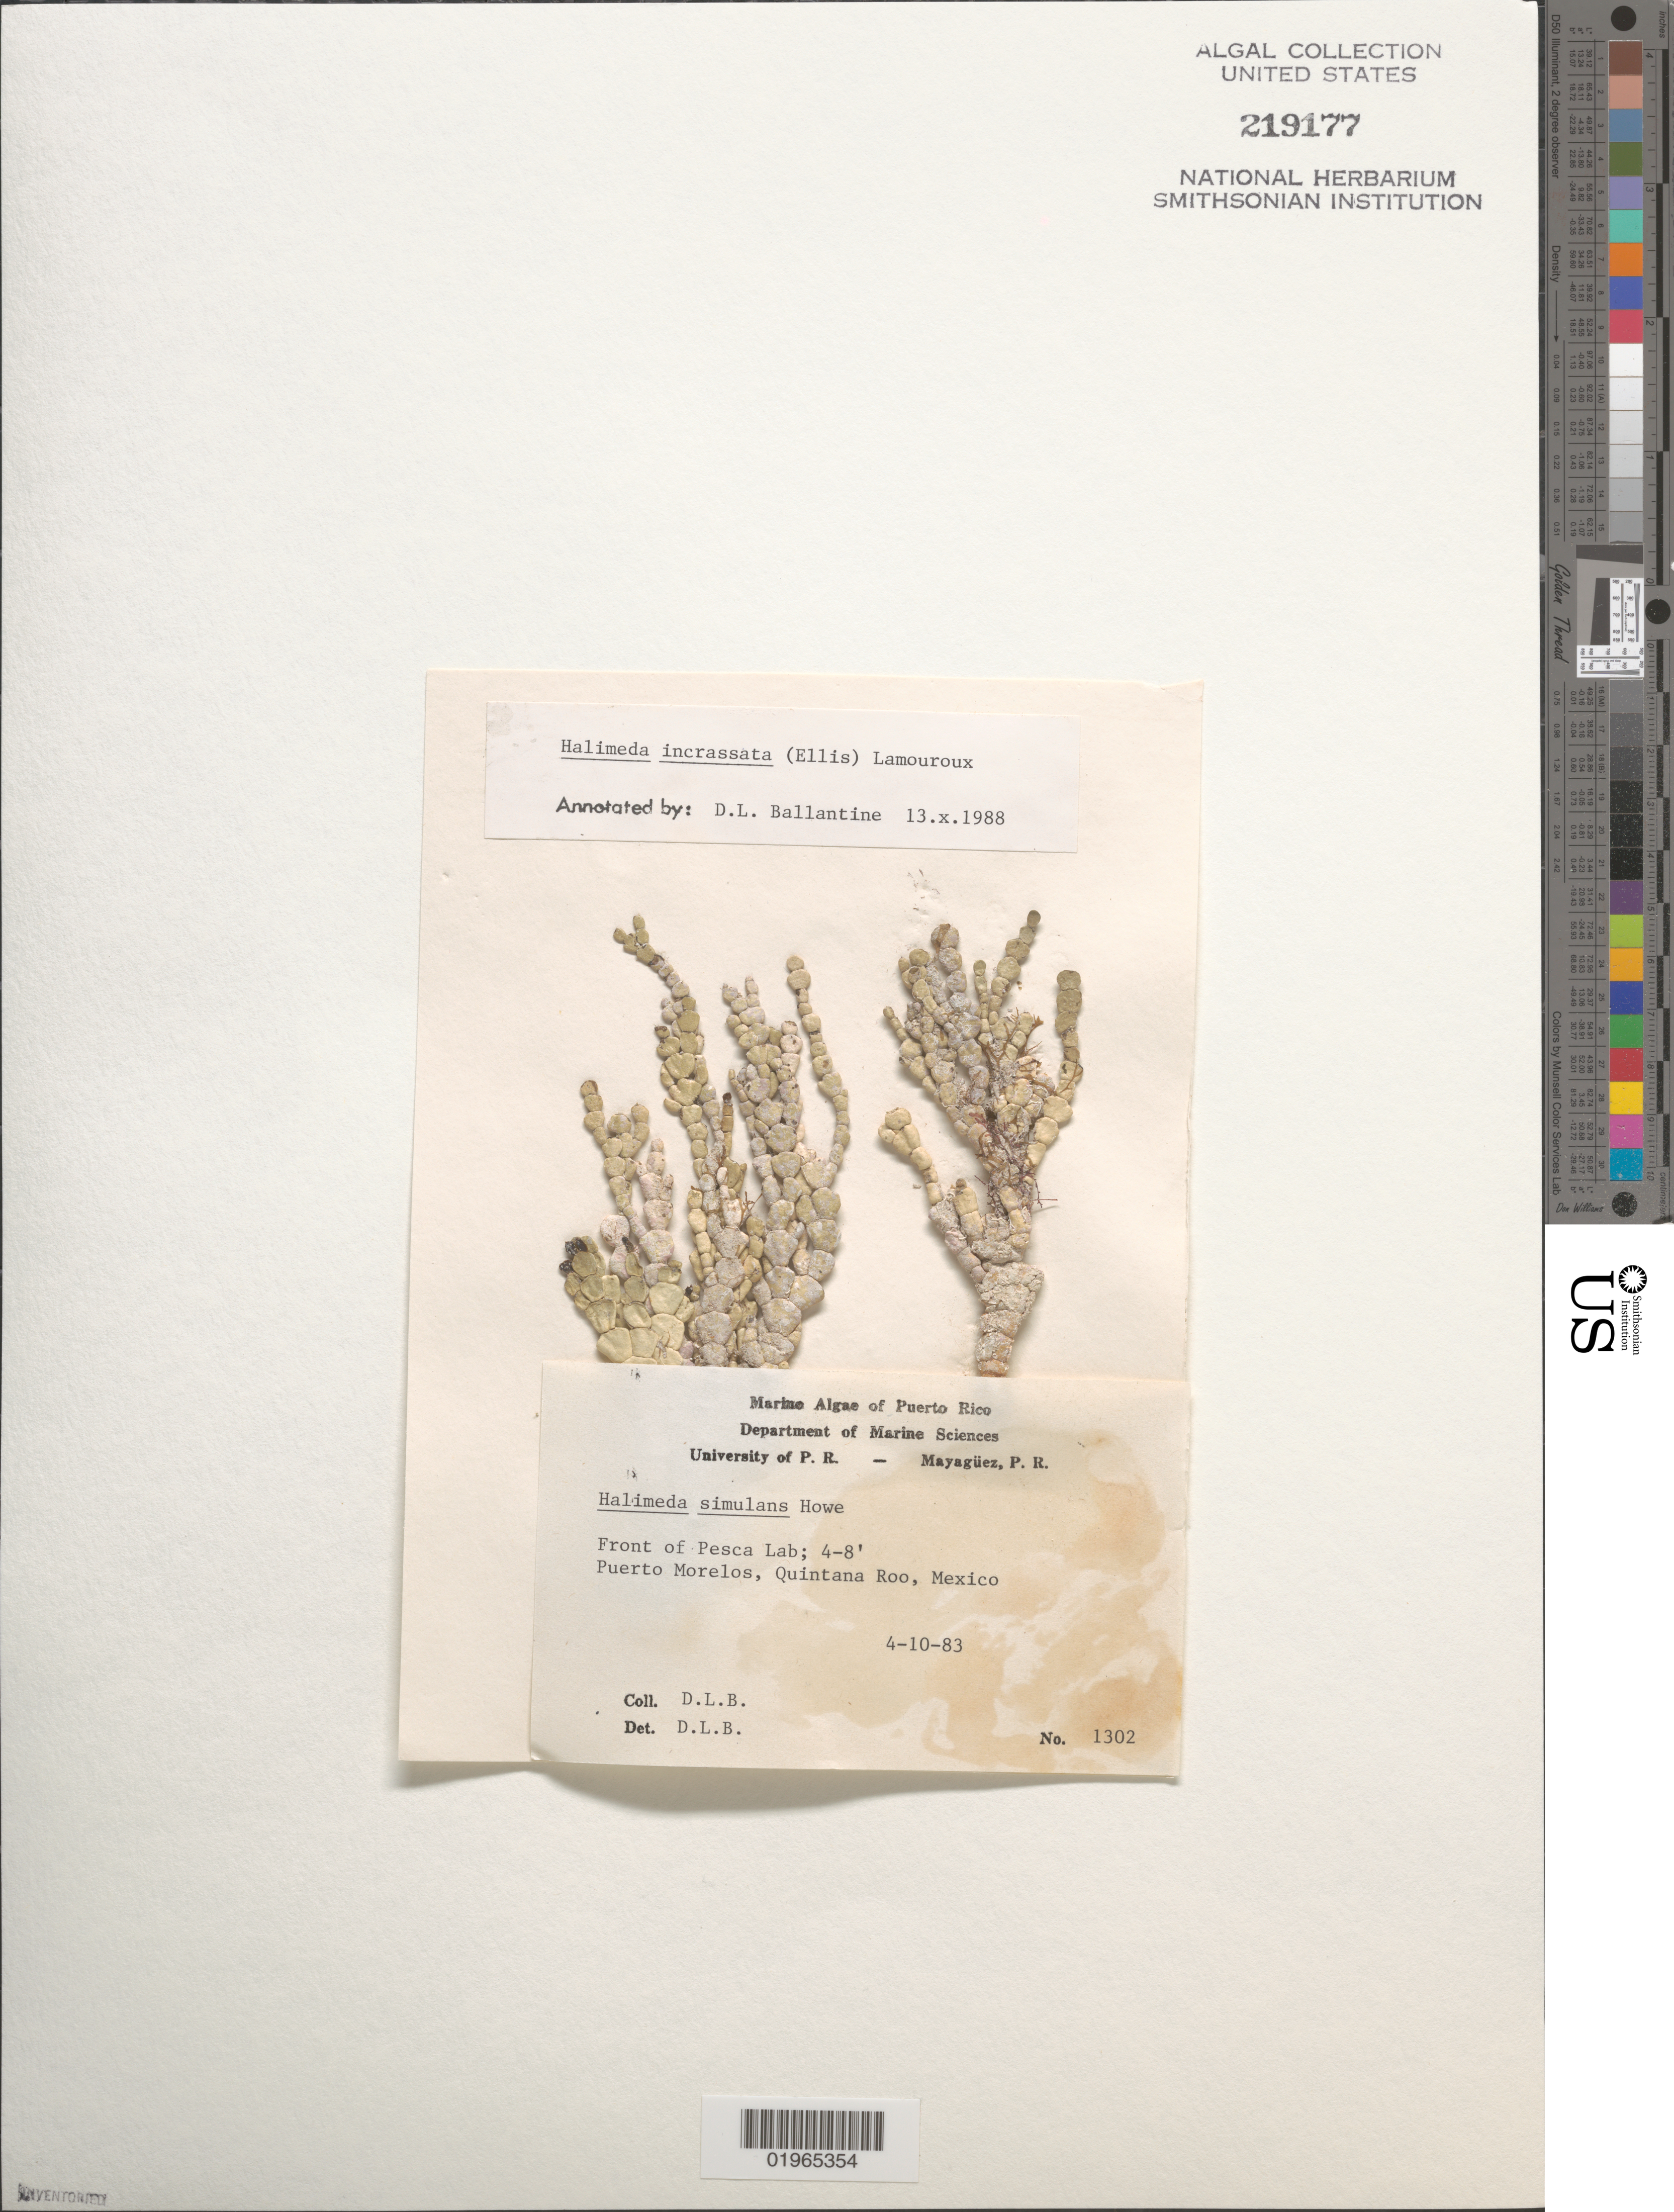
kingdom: Plantae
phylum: Chlorophyta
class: Ulvophyceae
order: Bryopsidales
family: Halimedaceae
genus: Halimeda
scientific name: Halimeda incrassata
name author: (J. Ellis) J.V.Lamouroux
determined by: Ballantine, D. L.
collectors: D.L. Ballantine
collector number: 1302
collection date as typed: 10 Apr 1983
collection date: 1983-04-10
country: Mexico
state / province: Quintana Roo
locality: Puerto Morelos, front of Pesca Laboratory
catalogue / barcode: US 219177